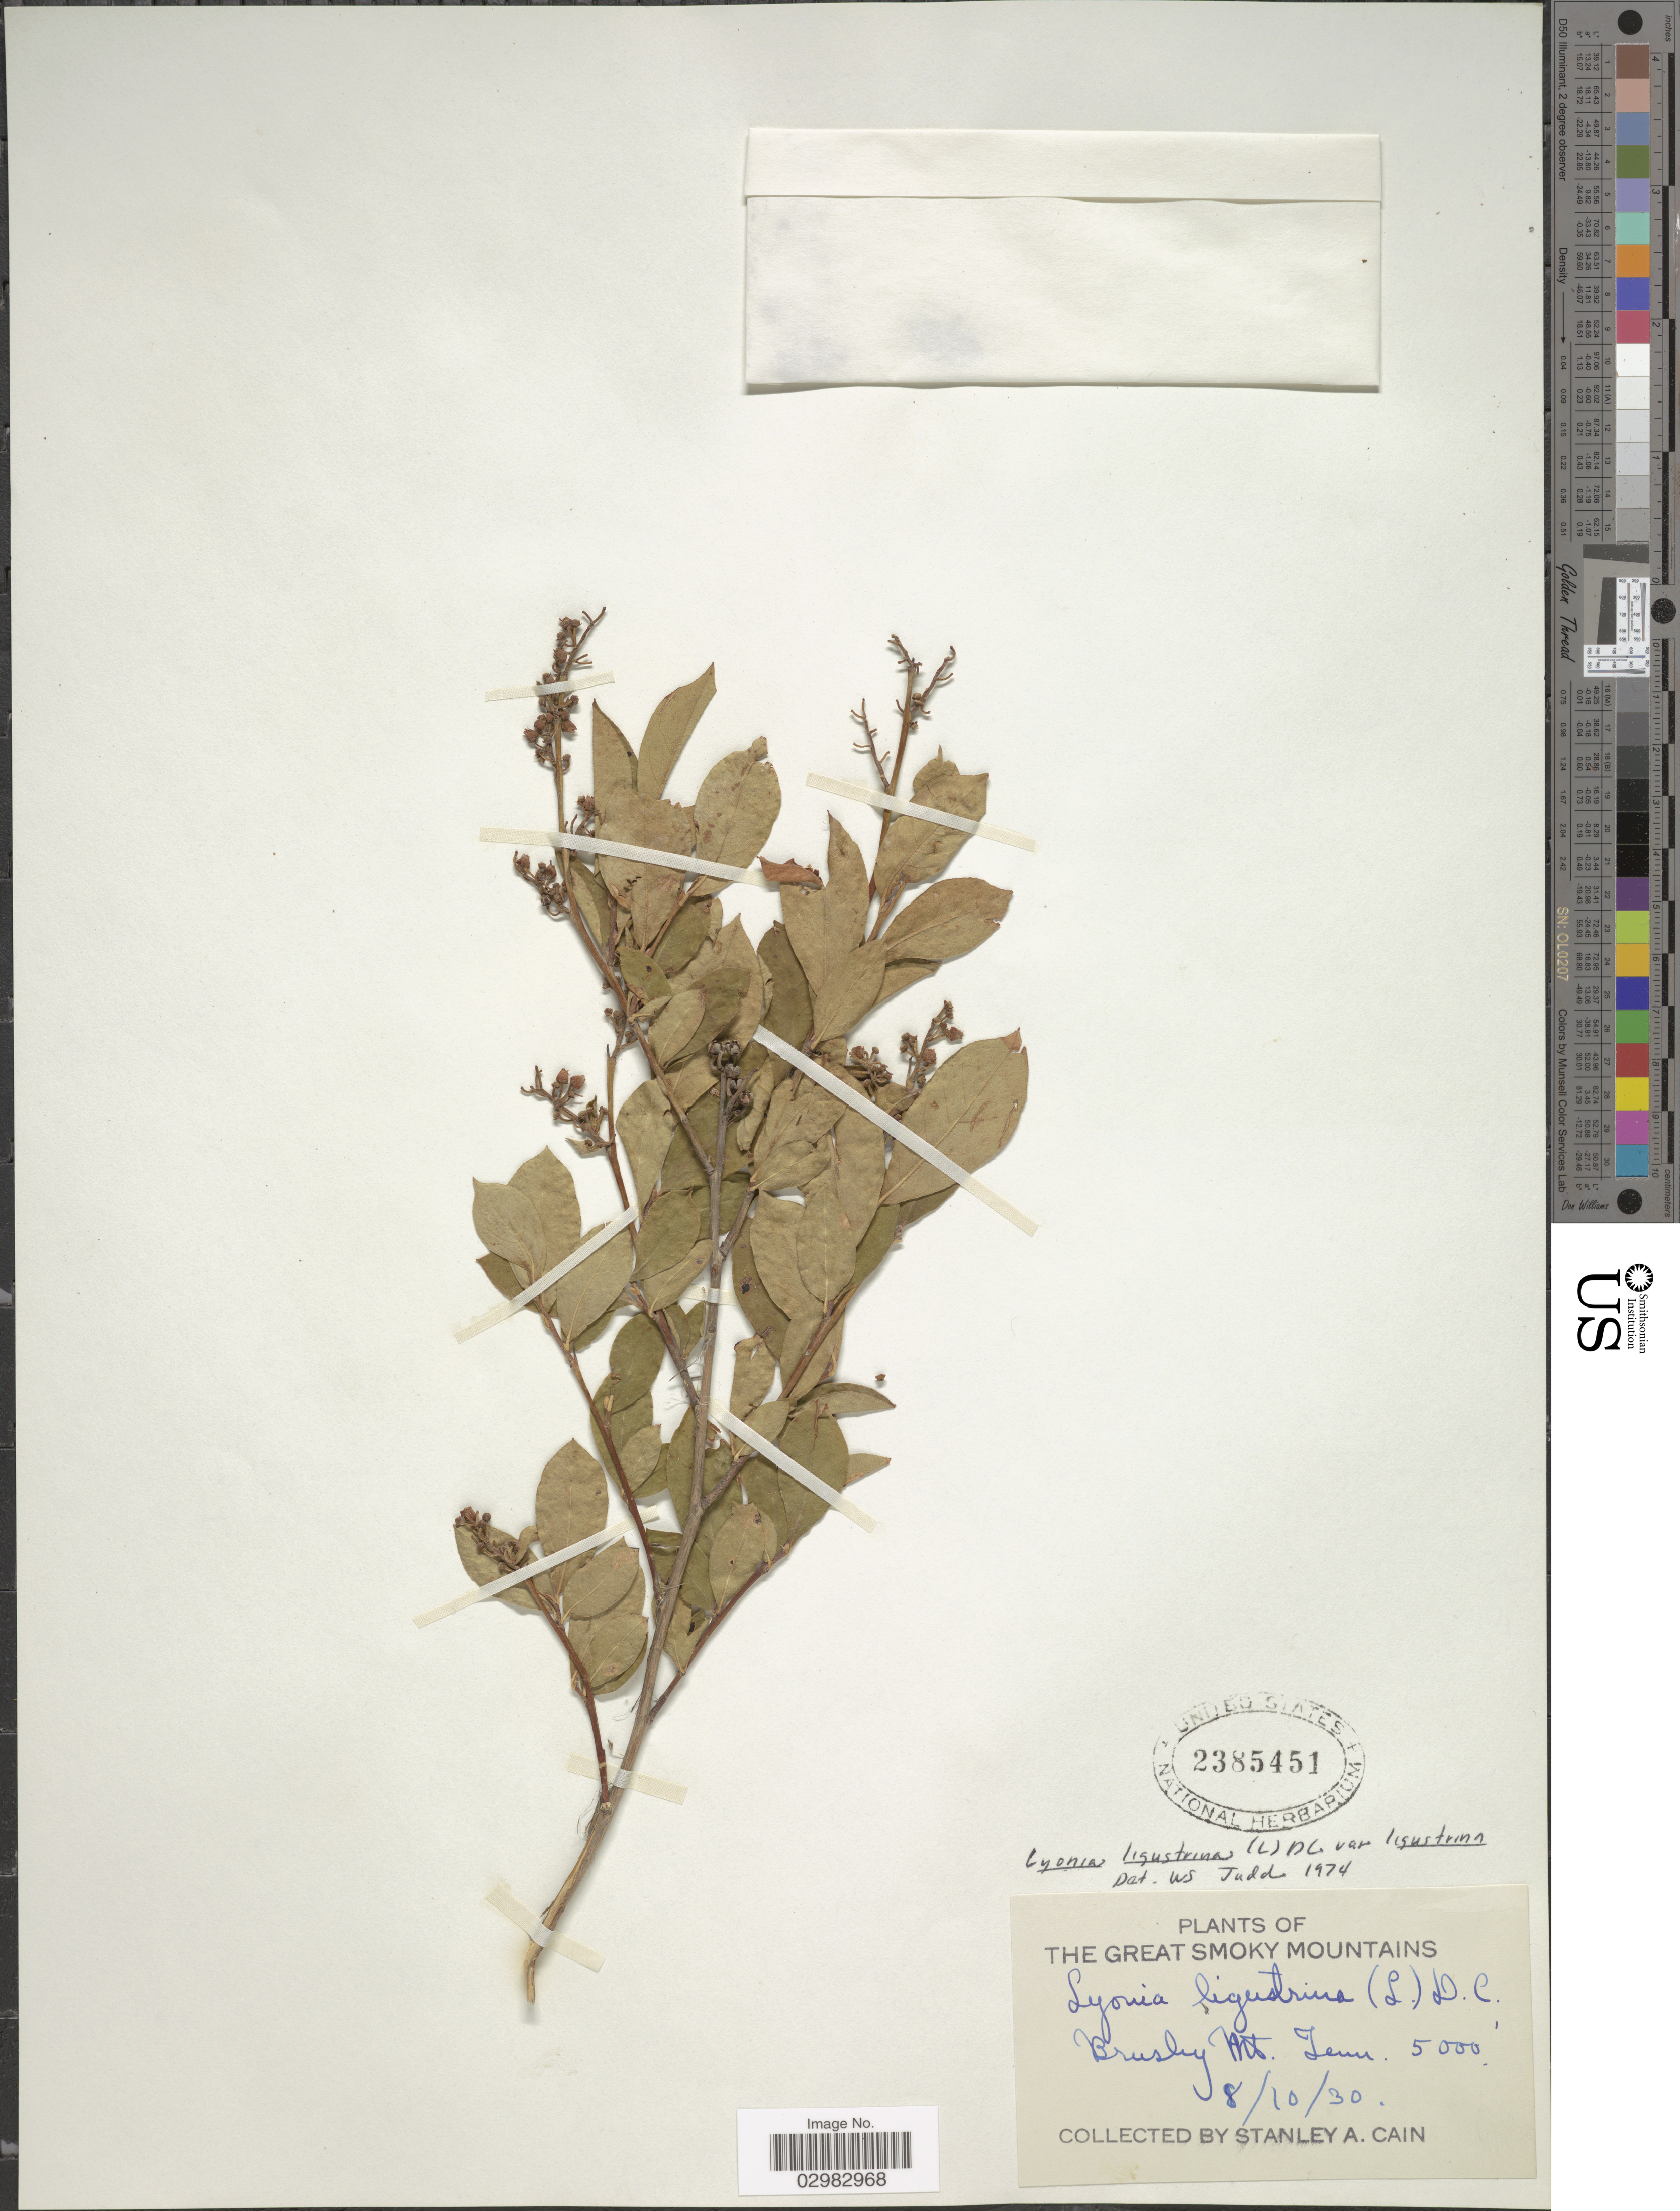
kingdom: Plantae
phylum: Tracheophyta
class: Magnoliopsida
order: Ericales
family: Ericaceae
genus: Lyonia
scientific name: Lyonia ligustrina var. ligustrina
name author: (L.) DC.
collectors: S. Cain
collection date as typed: Transcribed d/m/y: 10/8/30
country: United States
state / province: Tennessee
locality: Great Smoky Mountains, Brushy Mt. Tenn.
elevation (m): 1524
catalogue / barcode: US 2385451